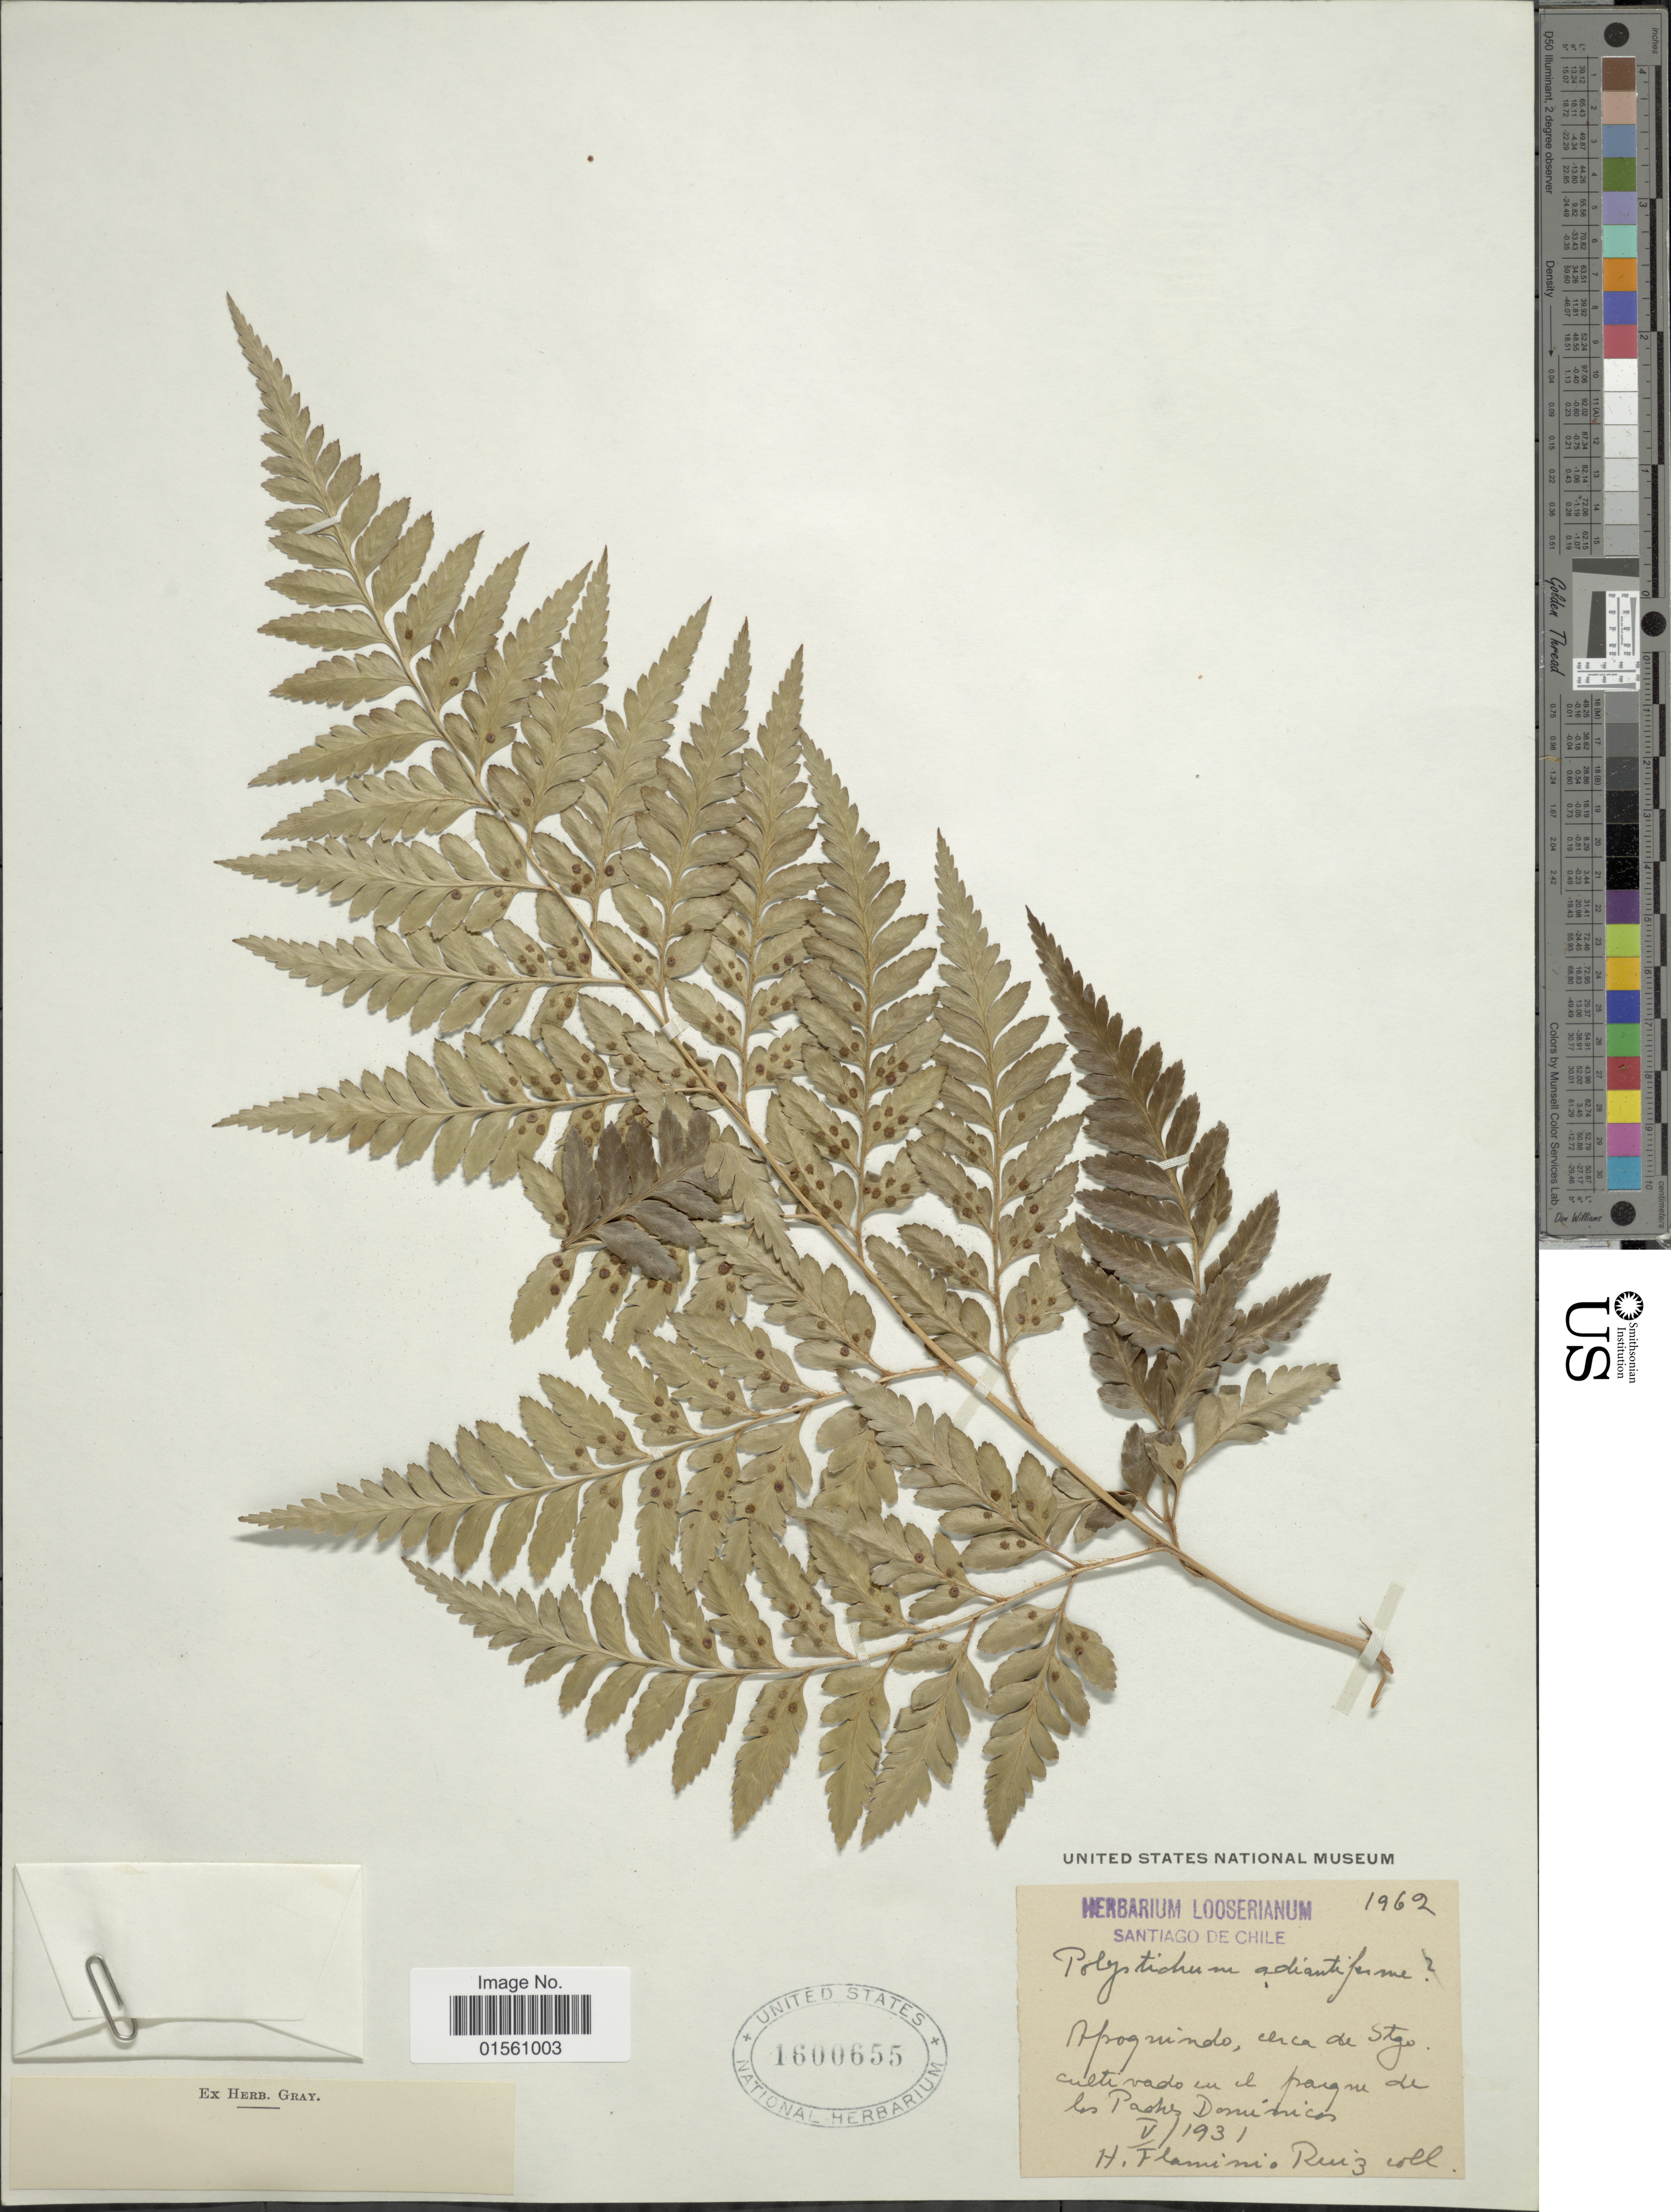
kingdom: Plantae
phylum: Tracheophyta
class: Polypodiopsida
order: Polypodiales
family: Dryopteridaceae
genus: Rumohra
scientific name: Rumohra adiantiformis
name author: (G. Forst.) Ching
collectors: H. Ruiz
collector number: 1692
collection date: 1931-05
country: Chile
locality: En el parque de los Padre Dominicos, Apoquindo, Cerca de Stgo.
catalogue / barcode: US 1600655